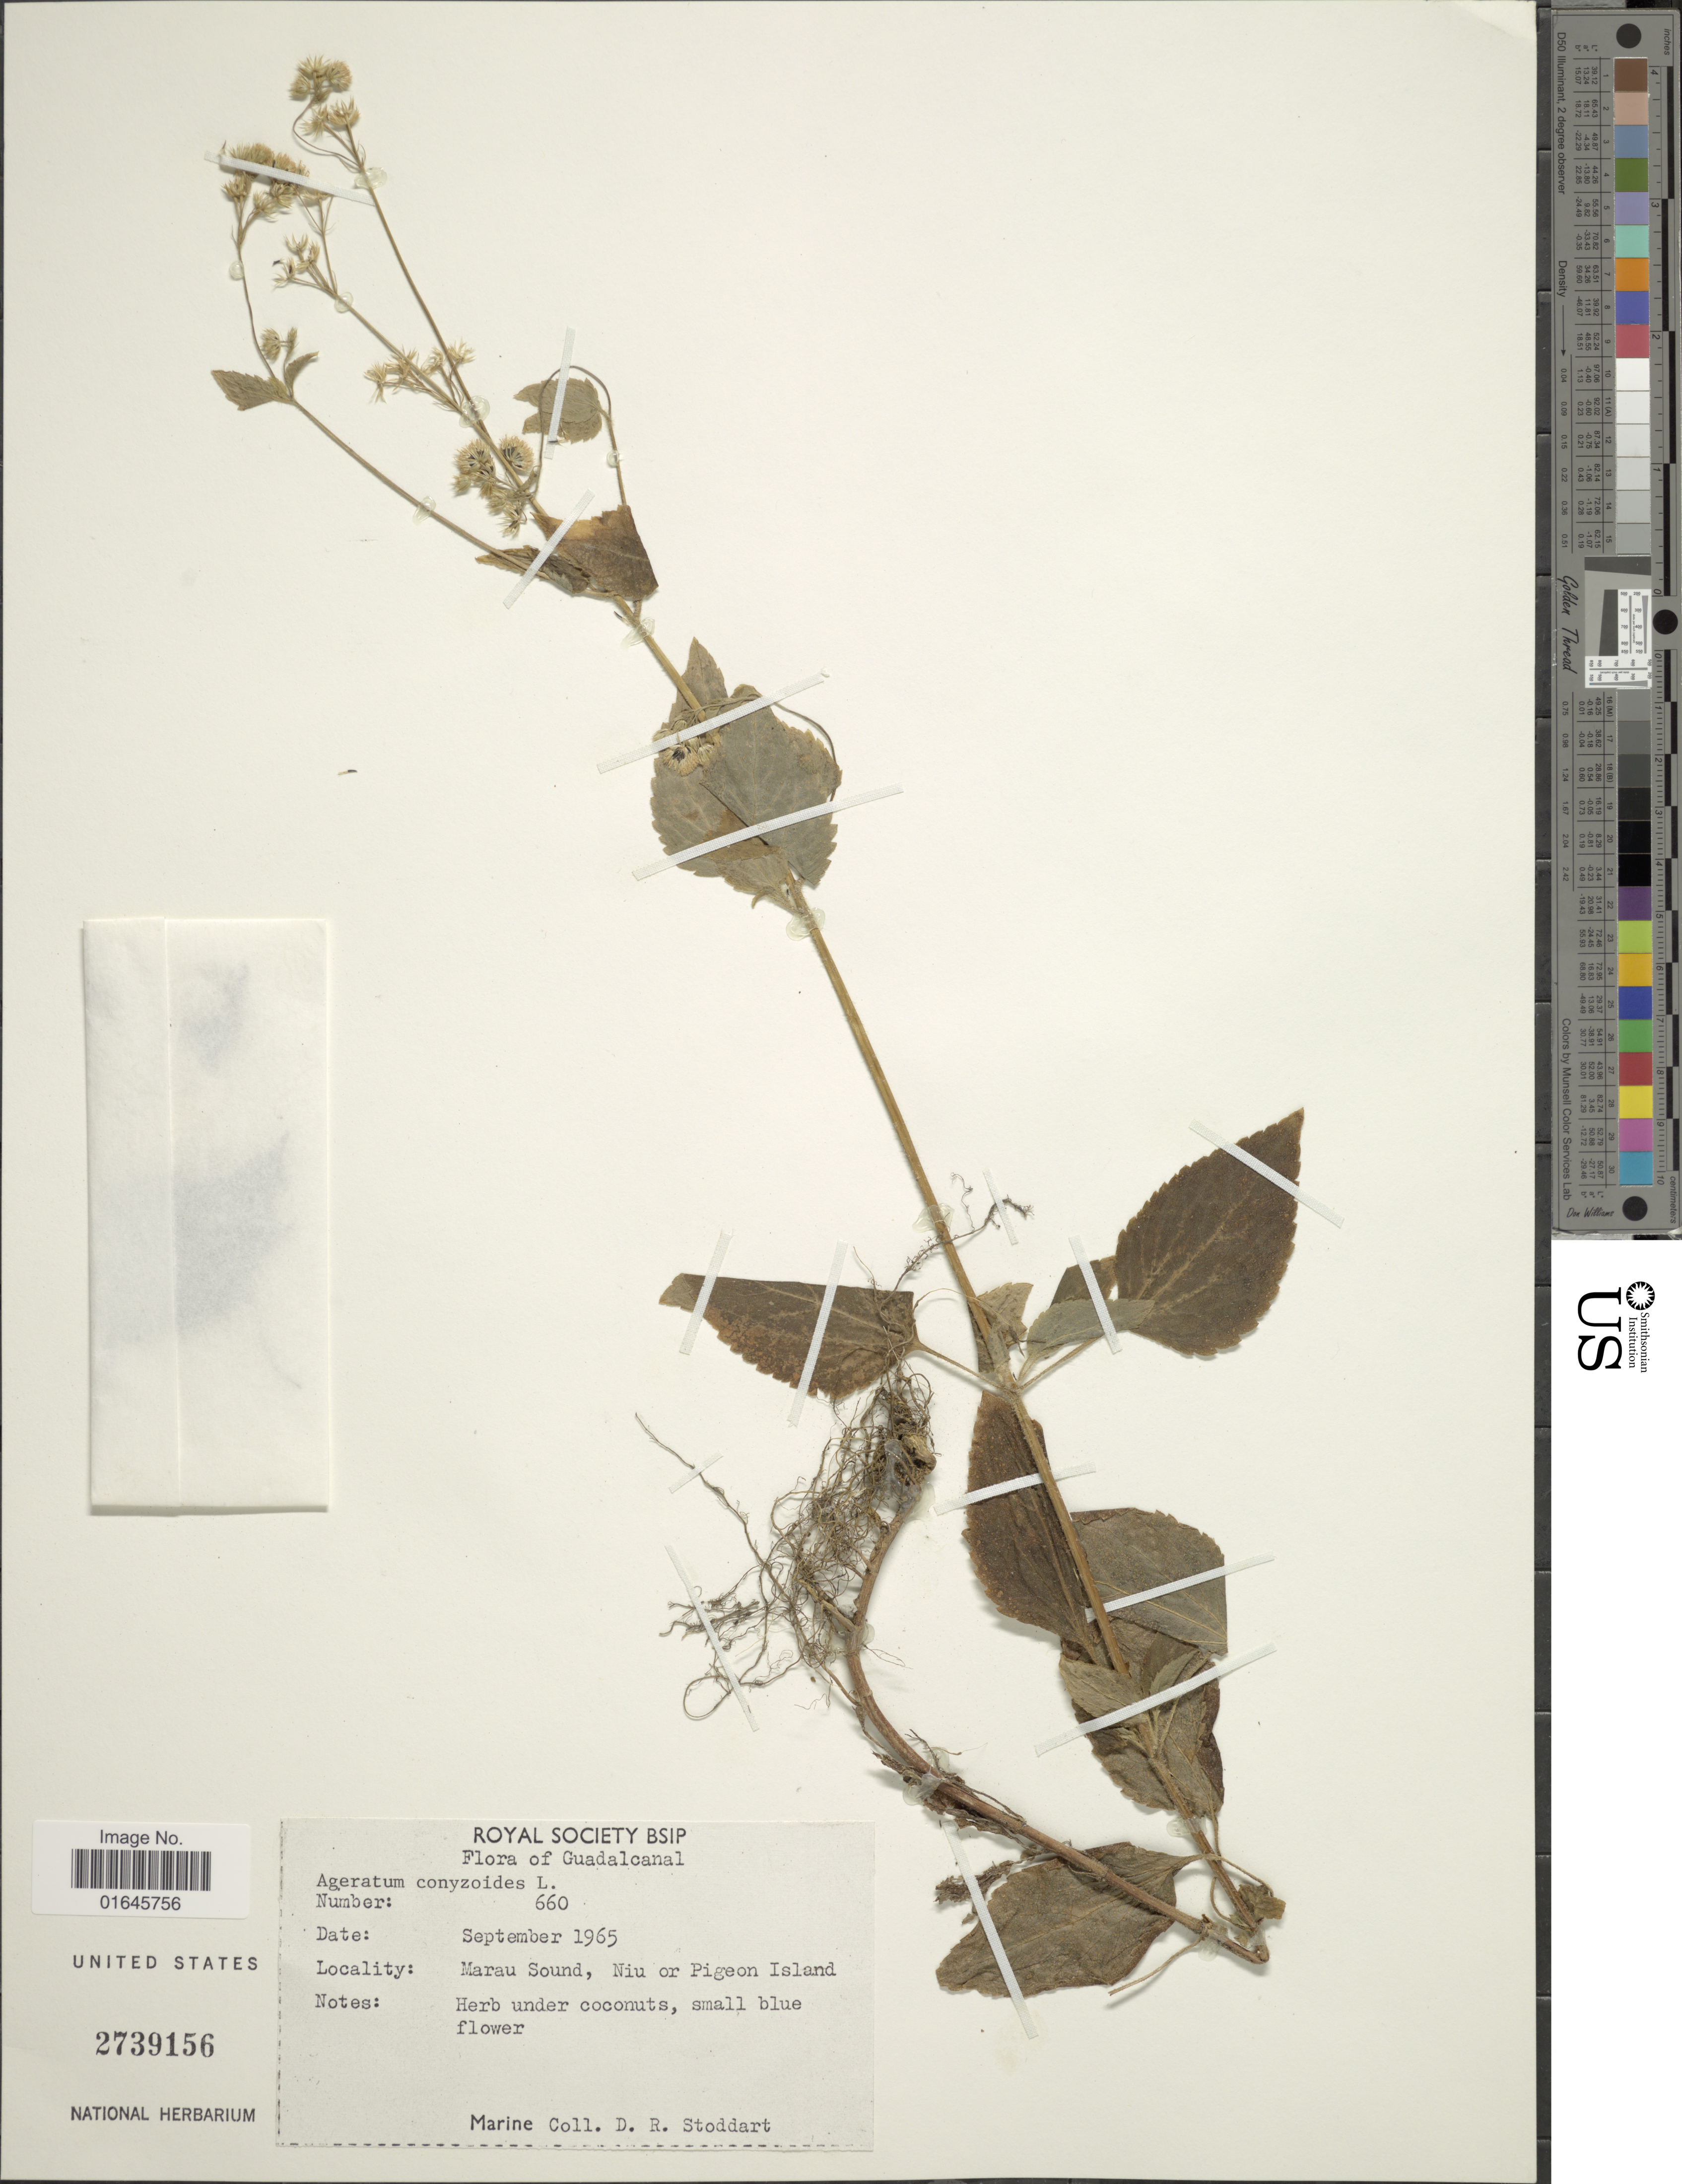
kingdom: Plantae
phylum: Tracheophyta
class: Magnoliopsida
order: Asterales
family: Asteraceae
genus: Ageratum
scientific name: Ageratum conyzoides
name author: L.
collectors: D. R. Stoddart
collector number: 660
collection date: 1965-09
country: Solomon Islands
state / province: Solomon Islands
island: Guadalcanal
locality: Guadalcanal, Marau Sound, Niu of Pigeon Island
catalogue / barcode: US 2739156